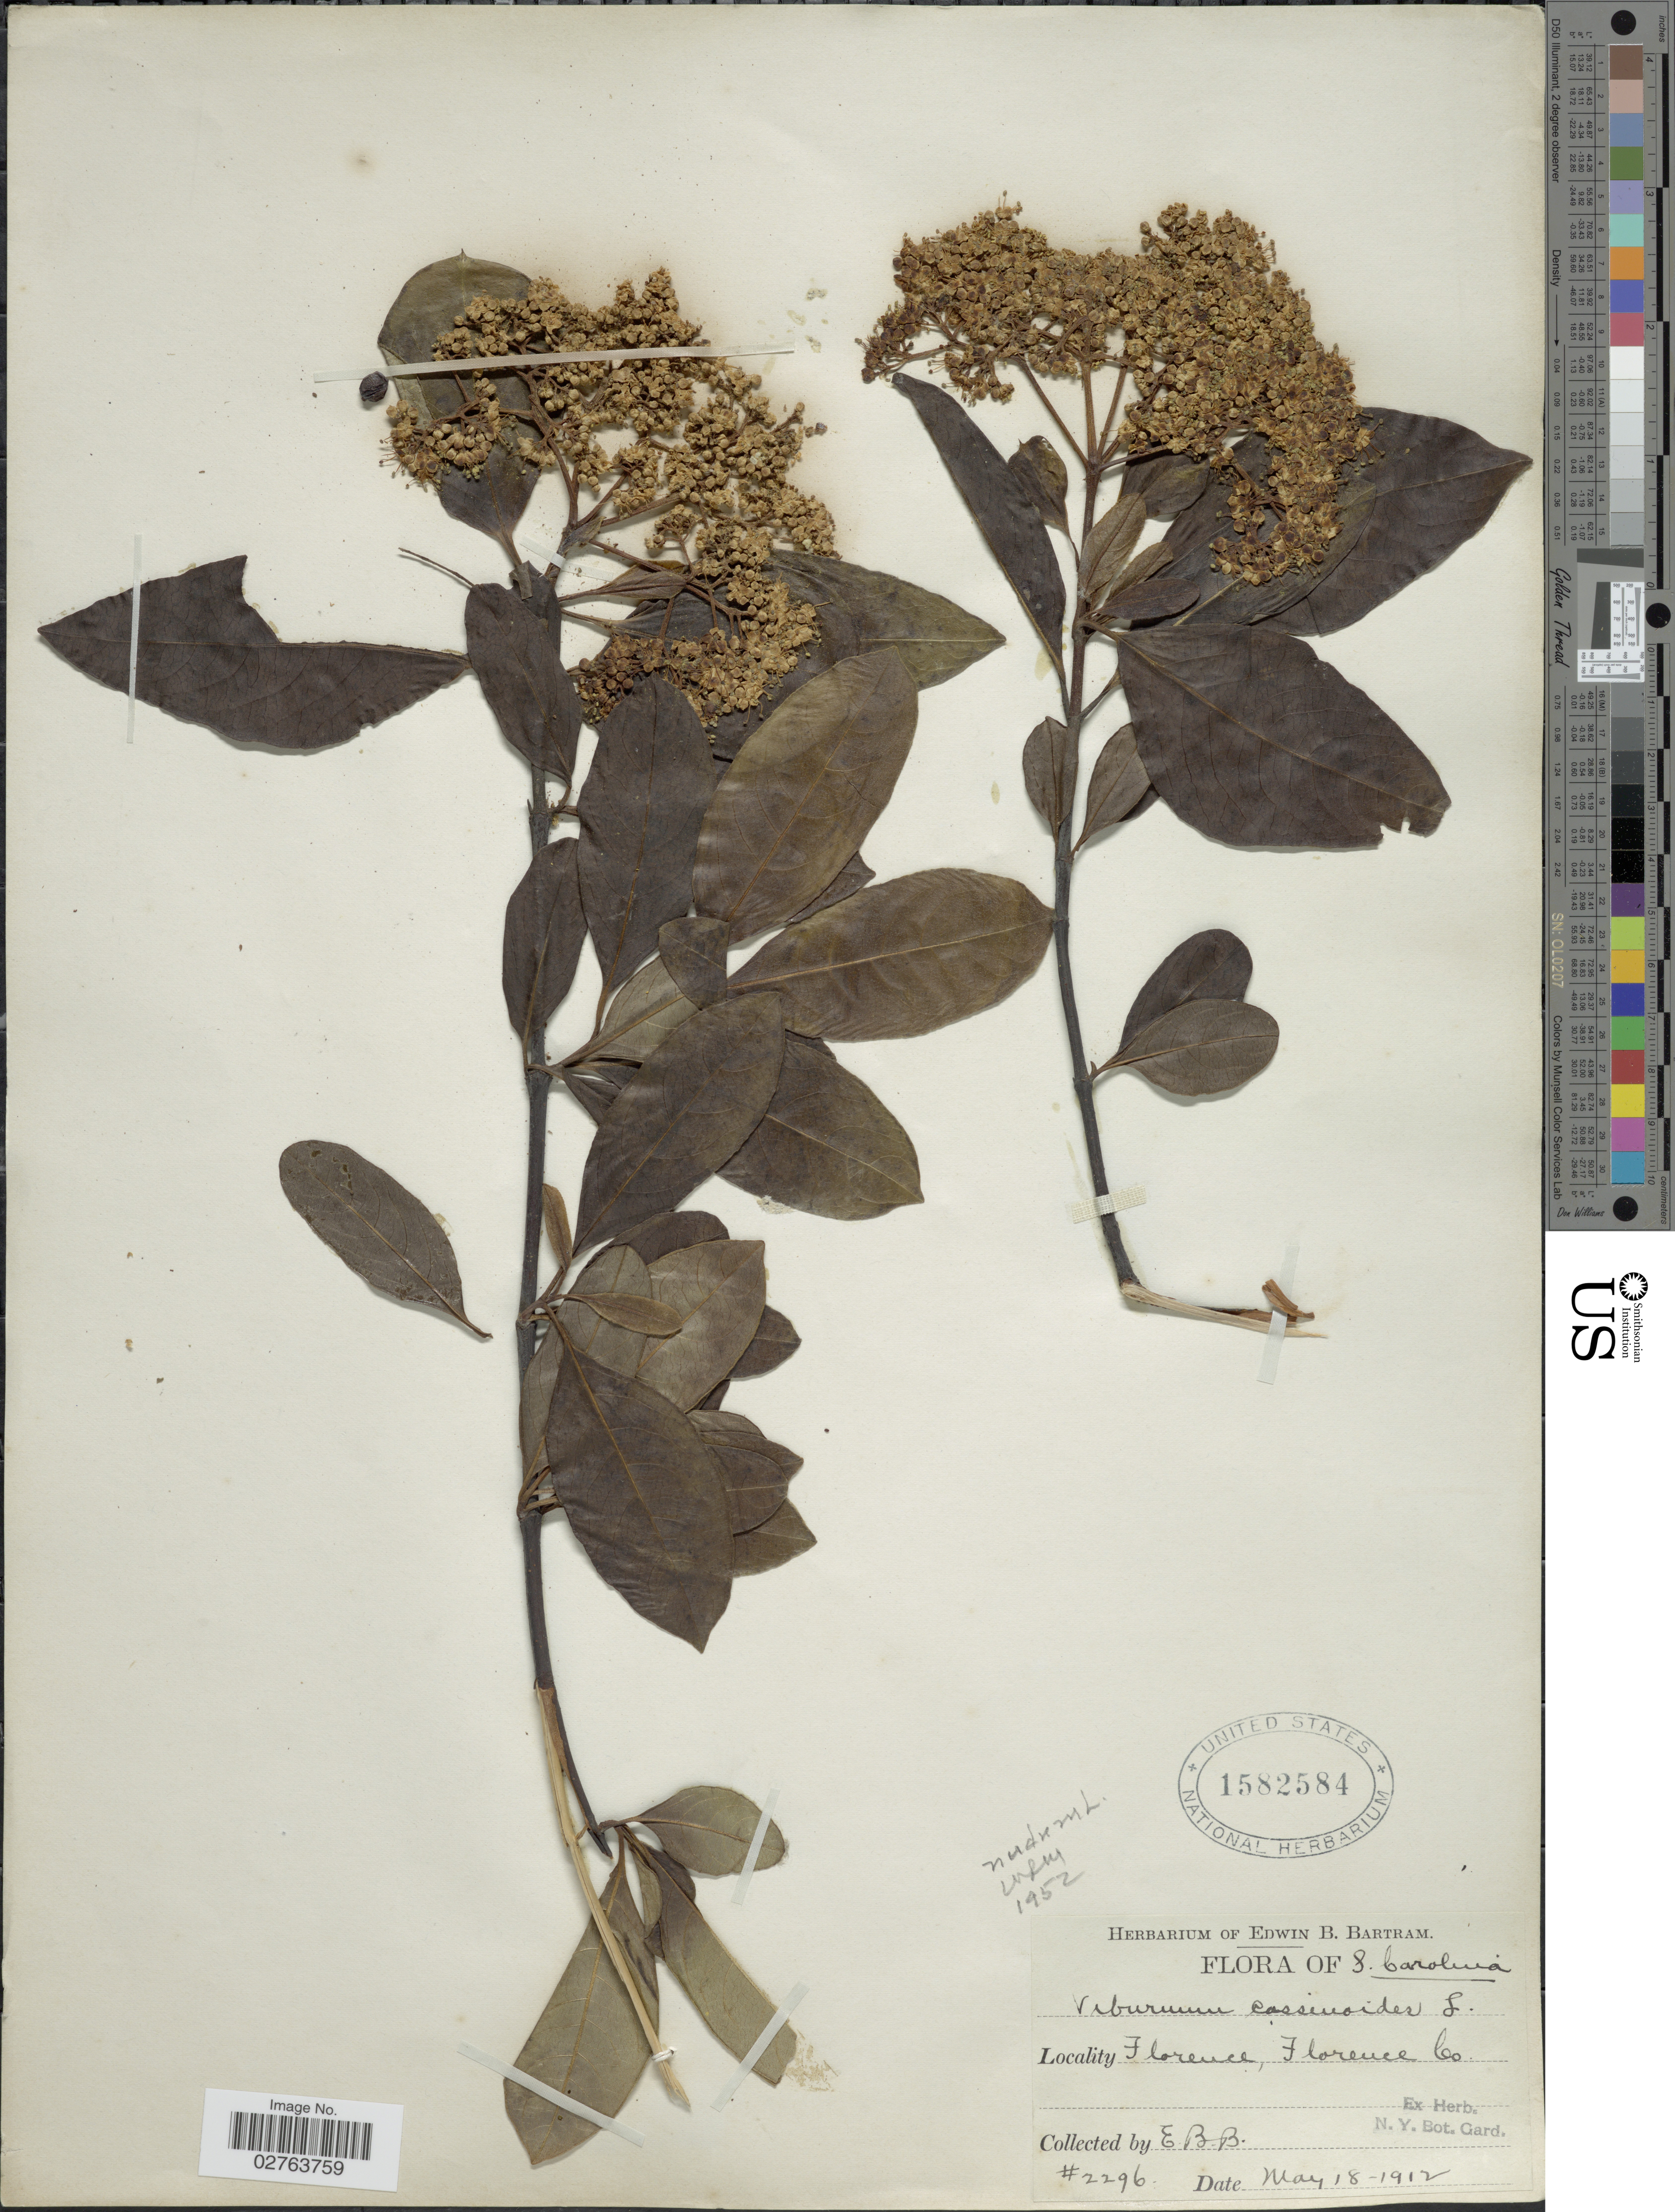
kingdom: Plantae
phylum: Tracheophyta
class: Magnoliopsida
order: Dipsacales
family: Viburnaceae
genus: Viburnum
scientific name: Viburnum nudum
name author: L.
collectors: E. B. Bartram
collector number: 2296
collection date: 1912-05-18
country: United States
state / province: South Carolina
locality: Florence, Florence Co.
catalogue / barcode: US 1582584